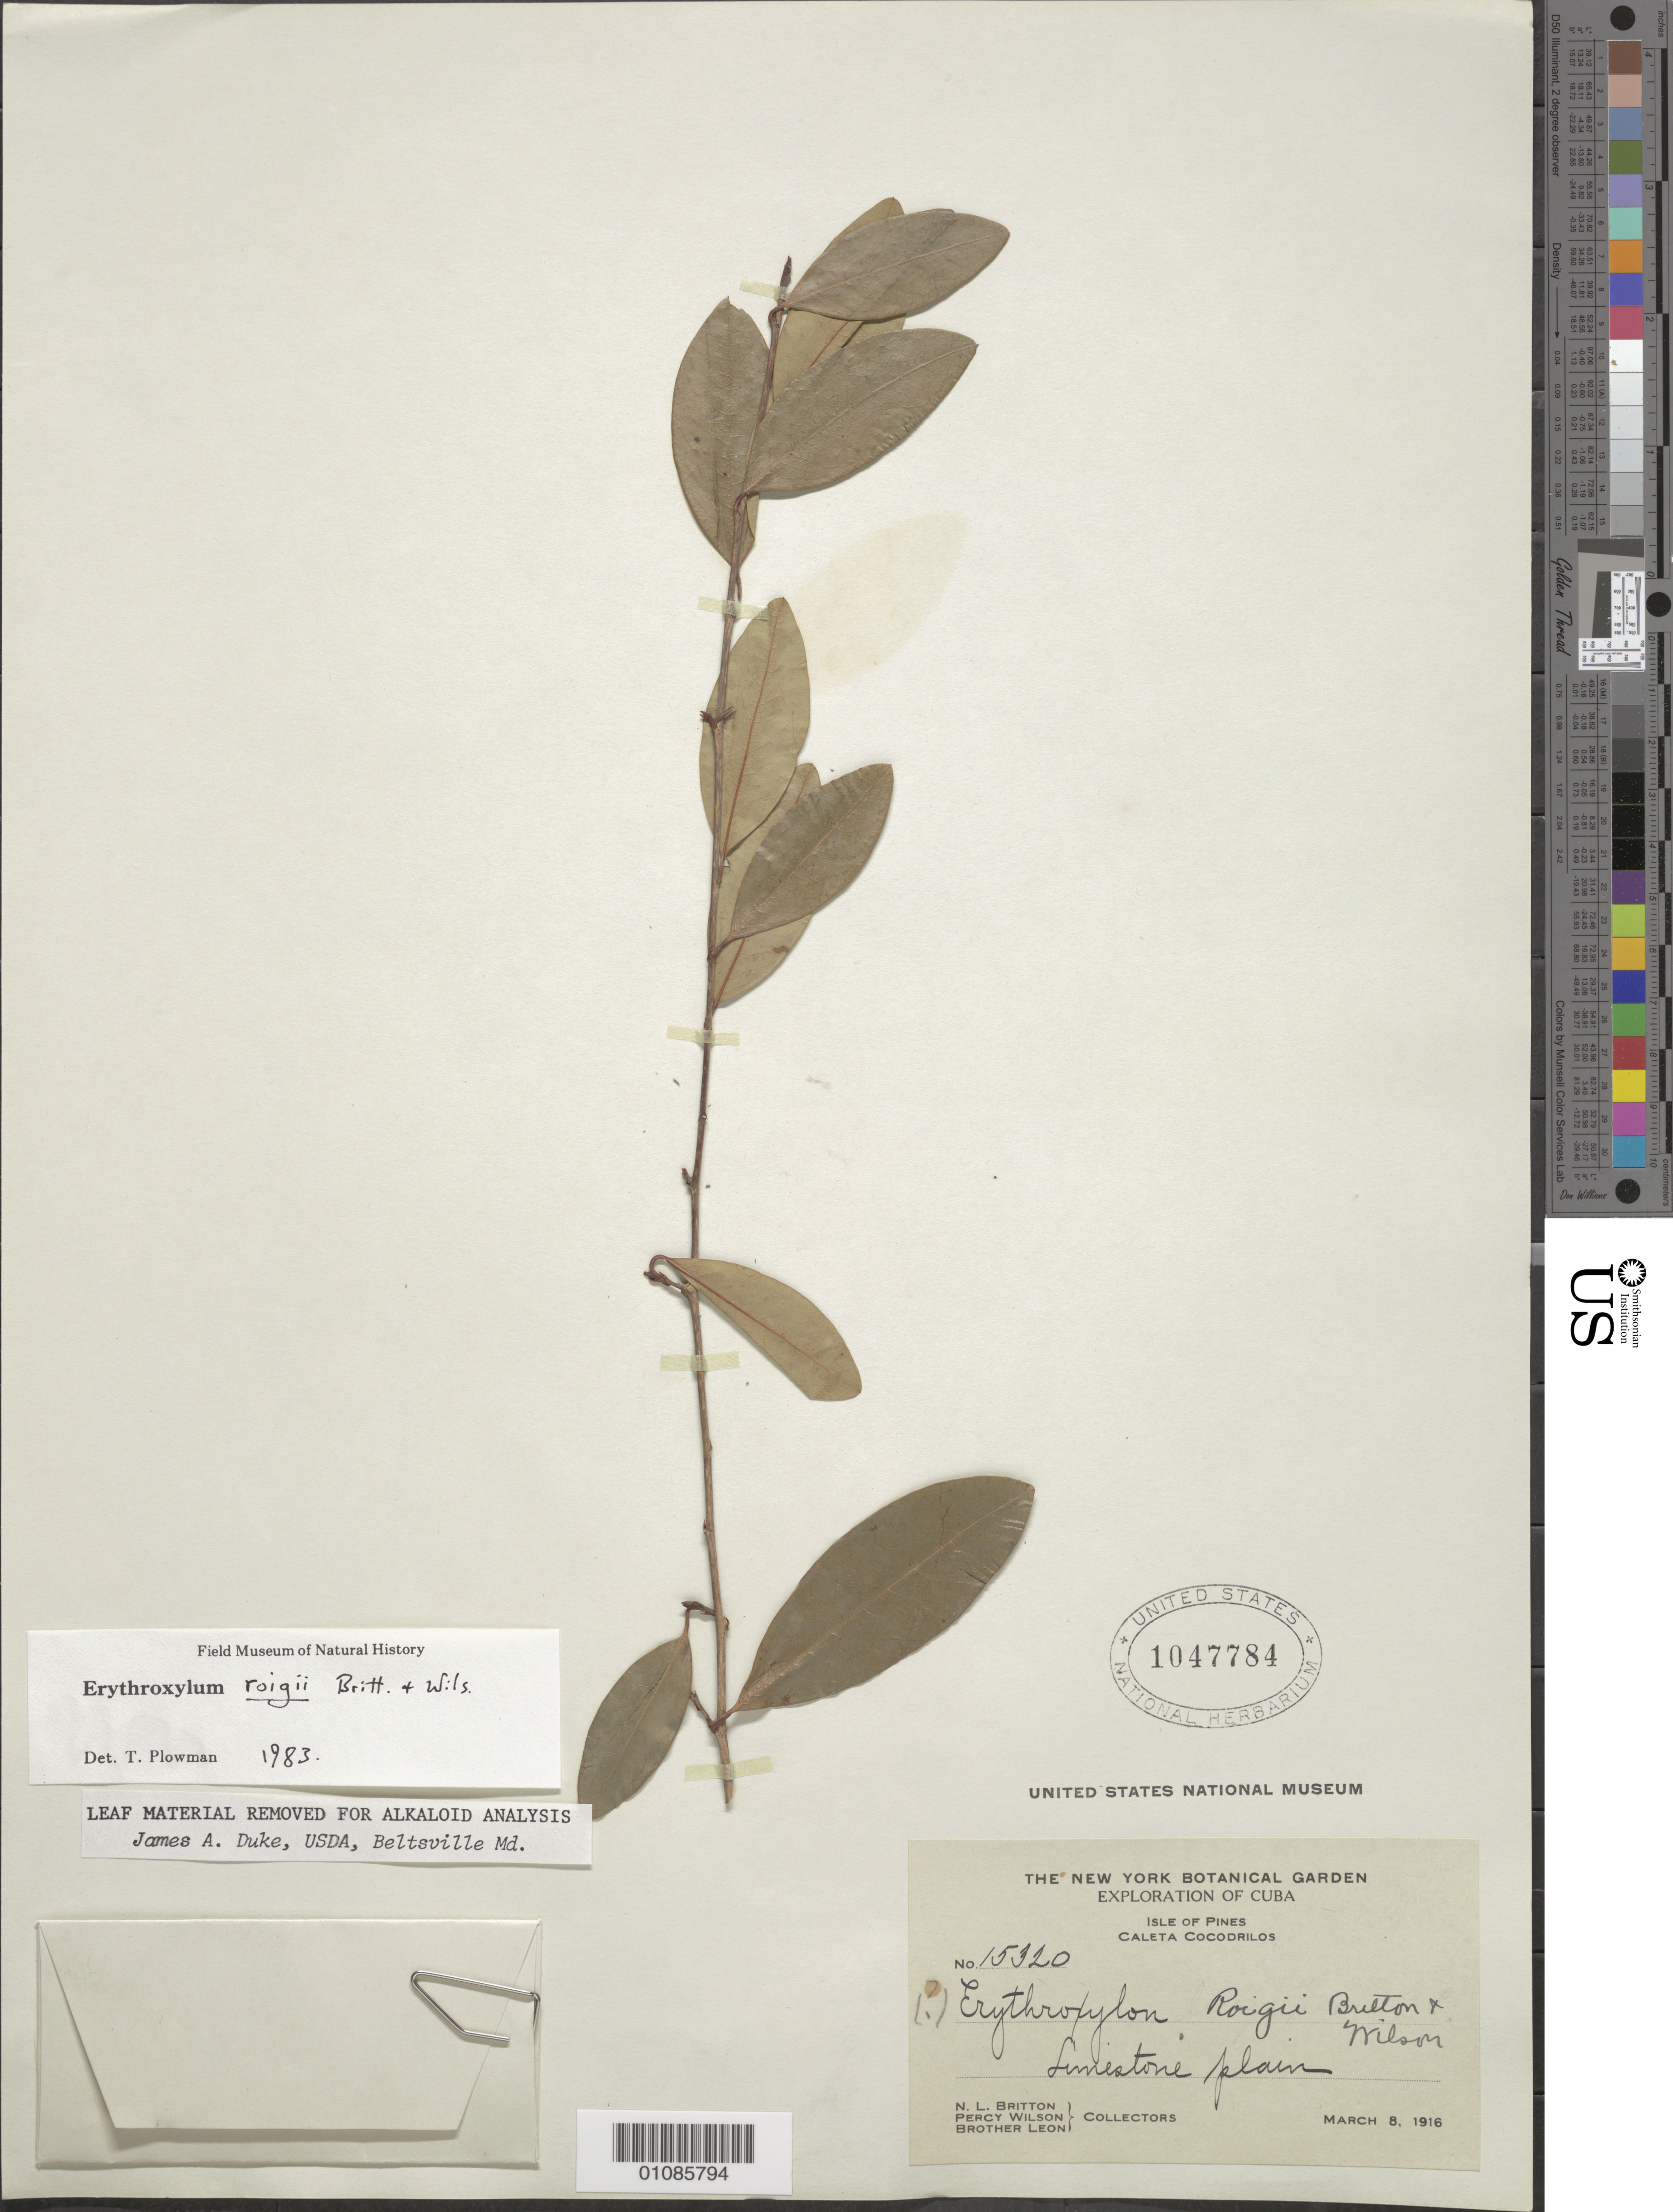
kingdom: Plantae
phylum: Tracheophyta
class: Magnoliopsida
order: Malpighiales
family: Erythroxylaceae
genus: Erythroxylum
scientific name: Erythroxylum roigii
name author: Britton & P. Wilson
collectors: N. Britton, P. Wilson & Bro. León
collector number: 15320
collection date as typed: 08 Mar 1916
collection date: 1916-03-08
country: Cuba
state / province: Isla de La Juventud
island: Isla de la Juventud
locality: Isle of Pines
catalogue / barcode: US 1047784